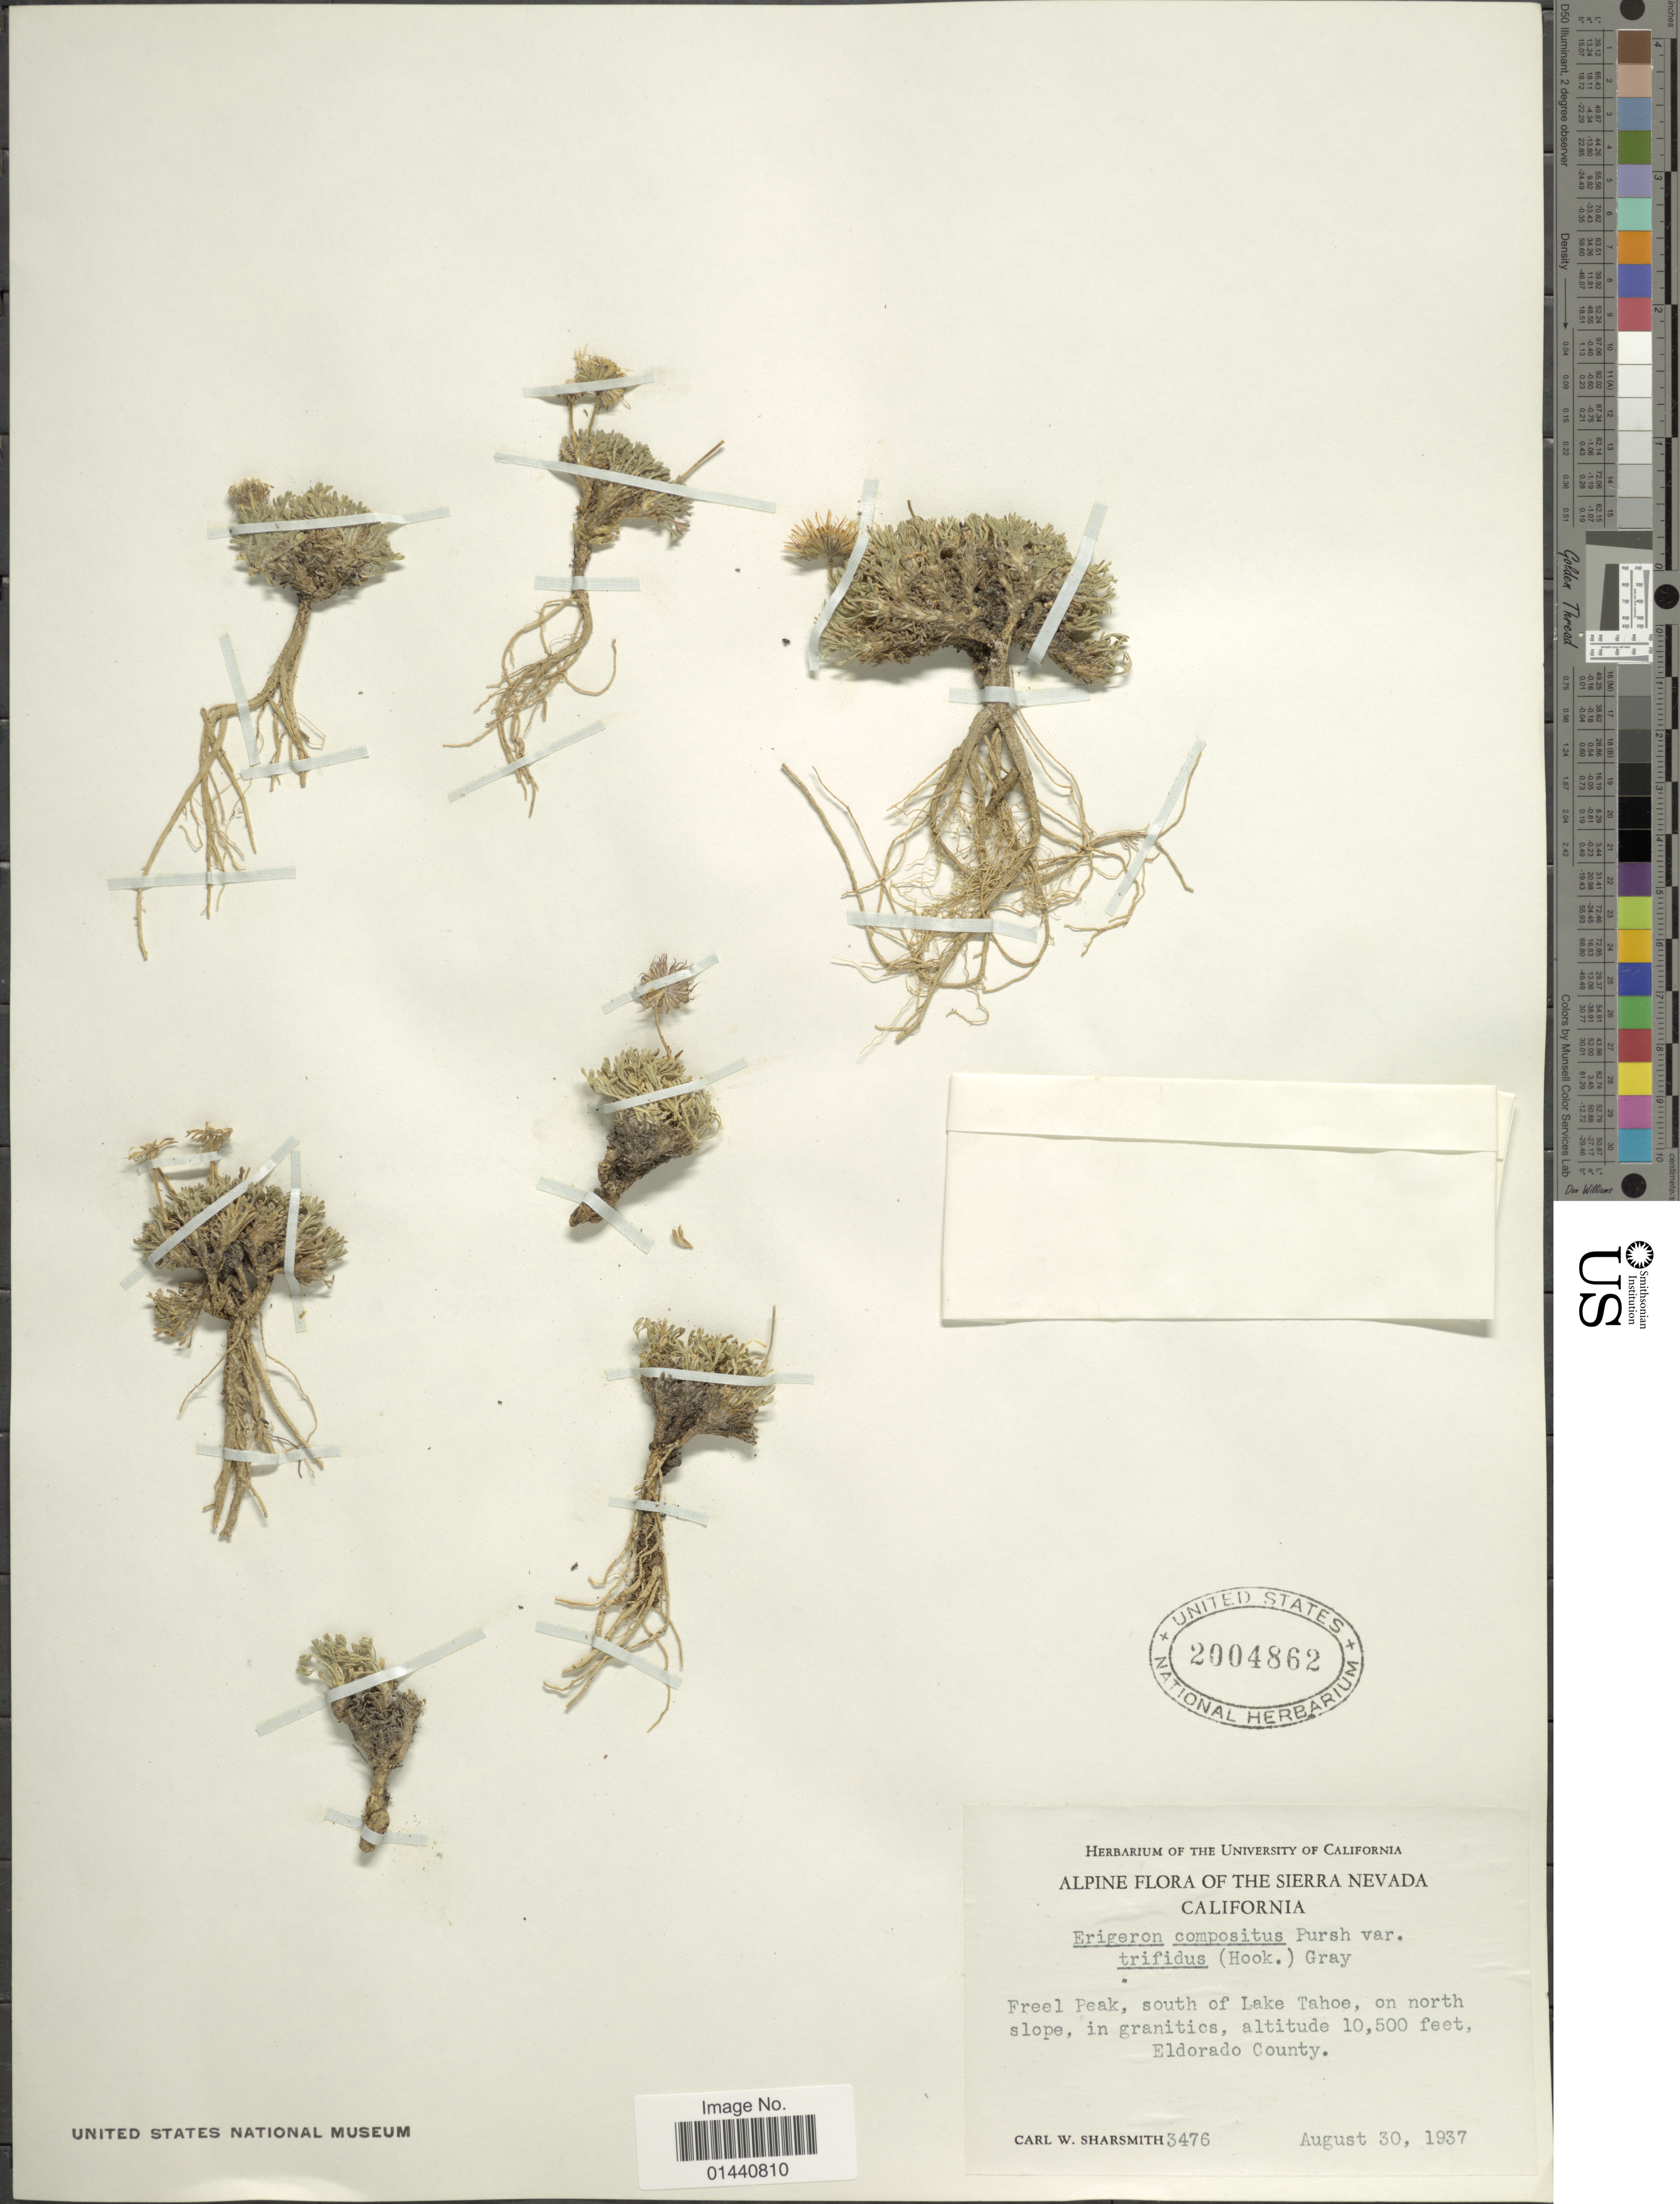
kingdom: Plantae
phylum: Tracheophyta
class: Magnoliopsida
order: Asterales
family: Asteraceae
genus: Erigeron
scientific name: Erigeron trifidus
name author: Hook.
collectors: C. Sharsmith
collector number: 3476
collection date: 1937-08-30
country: United States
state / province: California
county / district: El Dorado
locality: The Sierra Nevada. Freel Peak, south of Lake Tahoe, on north slope, in granitics. Eldorado County.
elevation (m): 3200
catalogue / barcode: US 2004862